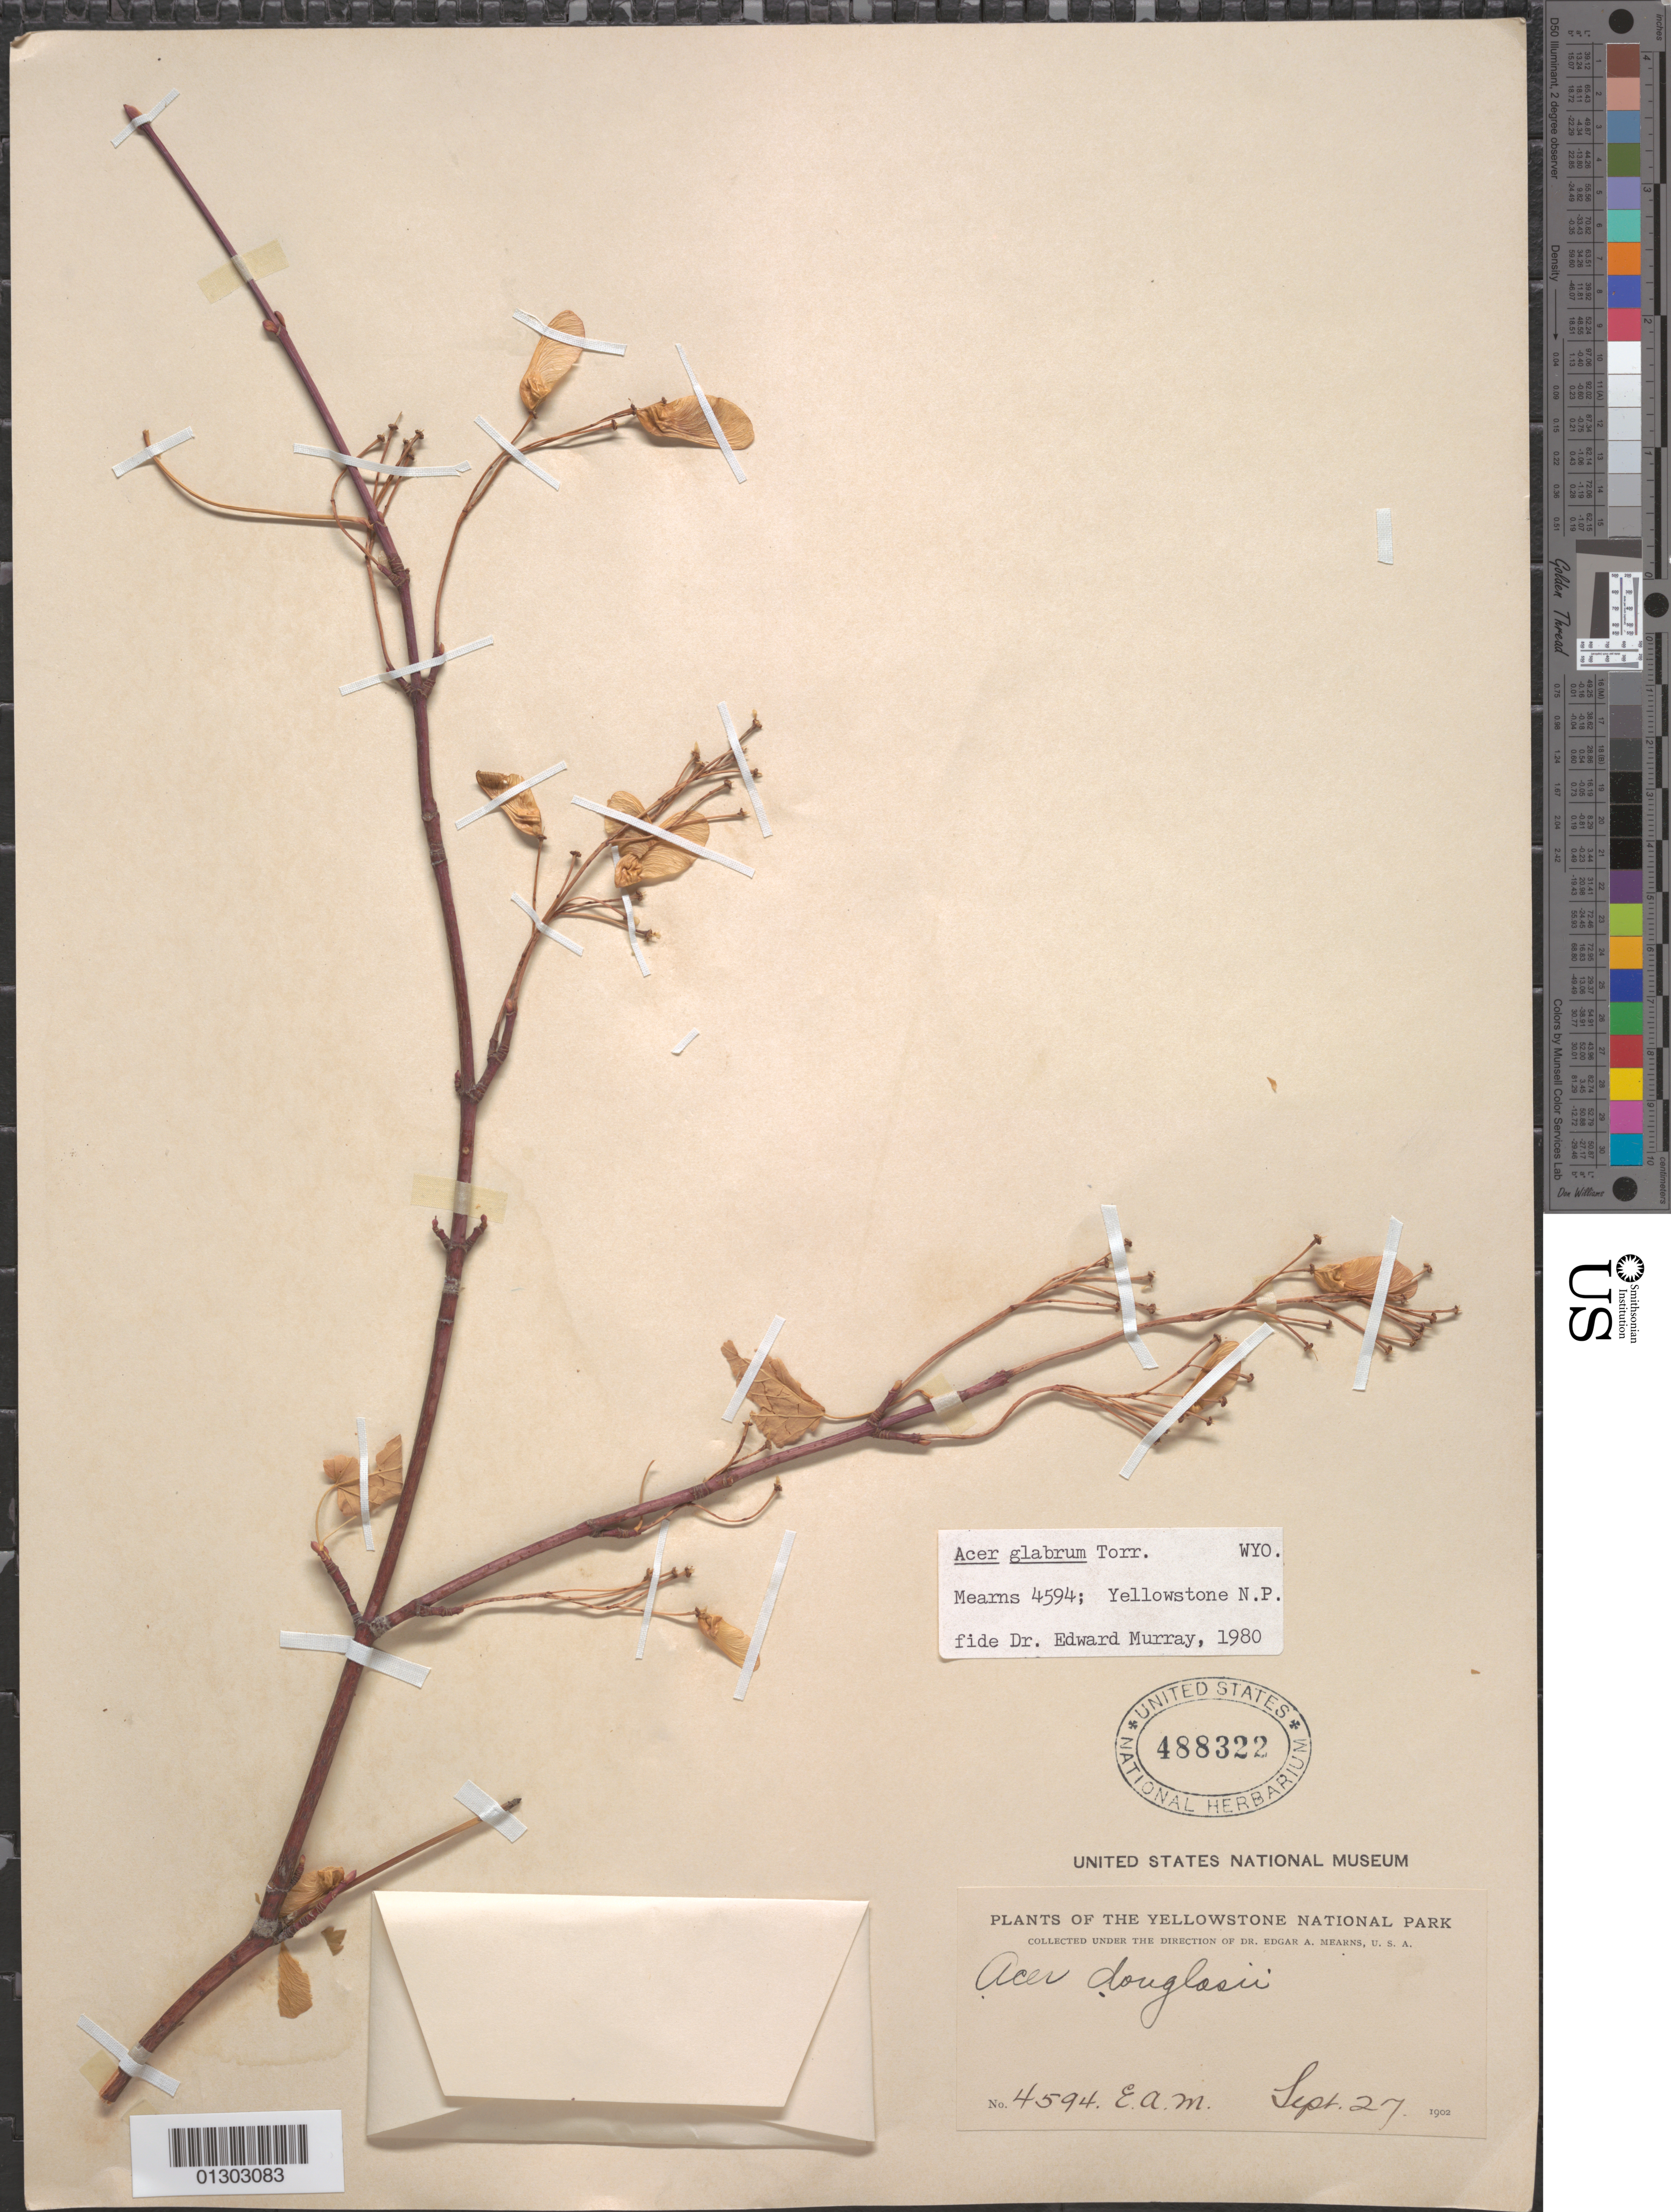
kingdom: Plantae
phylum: Tracheophyta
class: Magnoliopsida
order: Sapindales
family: Sapindaceae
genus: Acer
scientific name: Acer glabrum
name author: Torr.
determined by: Murray, Edward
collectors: E. A. Mearns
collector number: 4594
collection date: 1902-09-27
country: United States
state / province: Wyoming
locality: Yellowstone National Park.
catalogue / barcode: US 488322